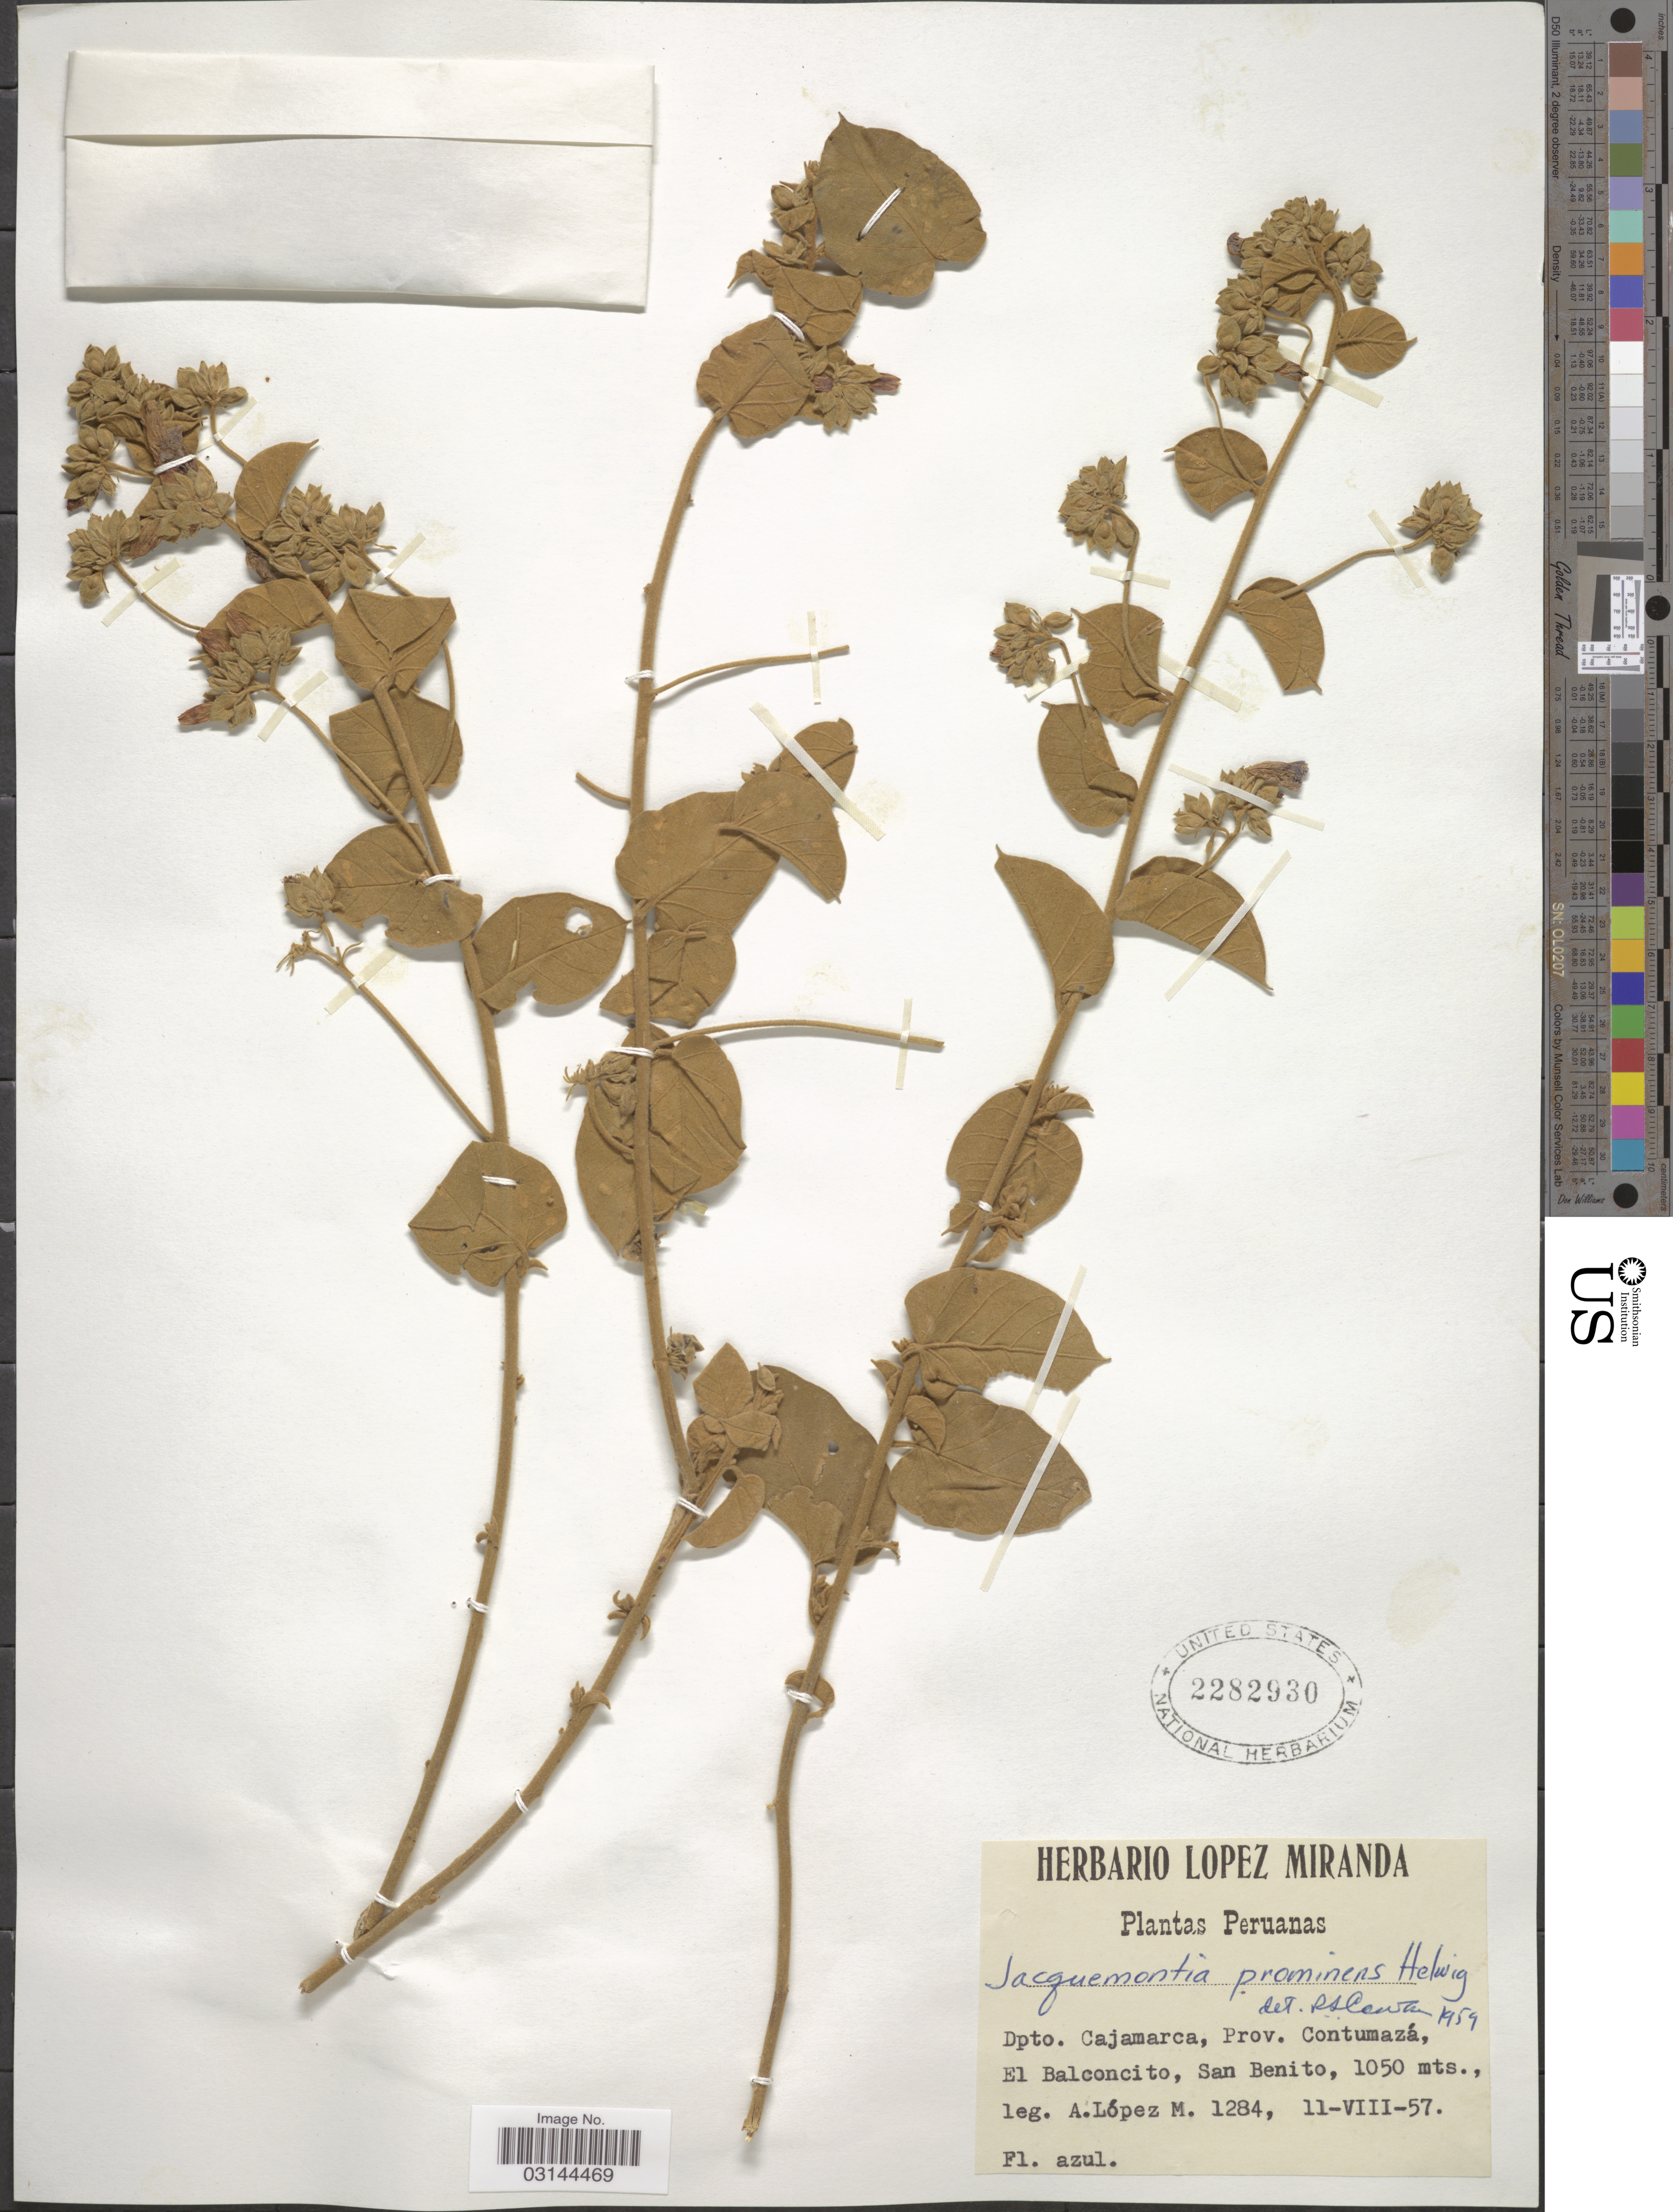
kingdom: Plantae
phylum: Tracheophyta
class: Magnoliopsida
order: Solanales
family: Convolvulaceae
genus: Jacquemontia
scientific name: Jacquemontia prominens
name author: Helwig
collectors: A. López M.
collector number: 1284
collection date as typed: Transcribed d/m/y: 11/7/57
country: Peru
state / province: Cajamarca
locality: Dpto. Cajamarca, Prov. Contumazá. El Balconcito, San Benito.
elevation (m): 1050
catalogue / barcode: US 2282930